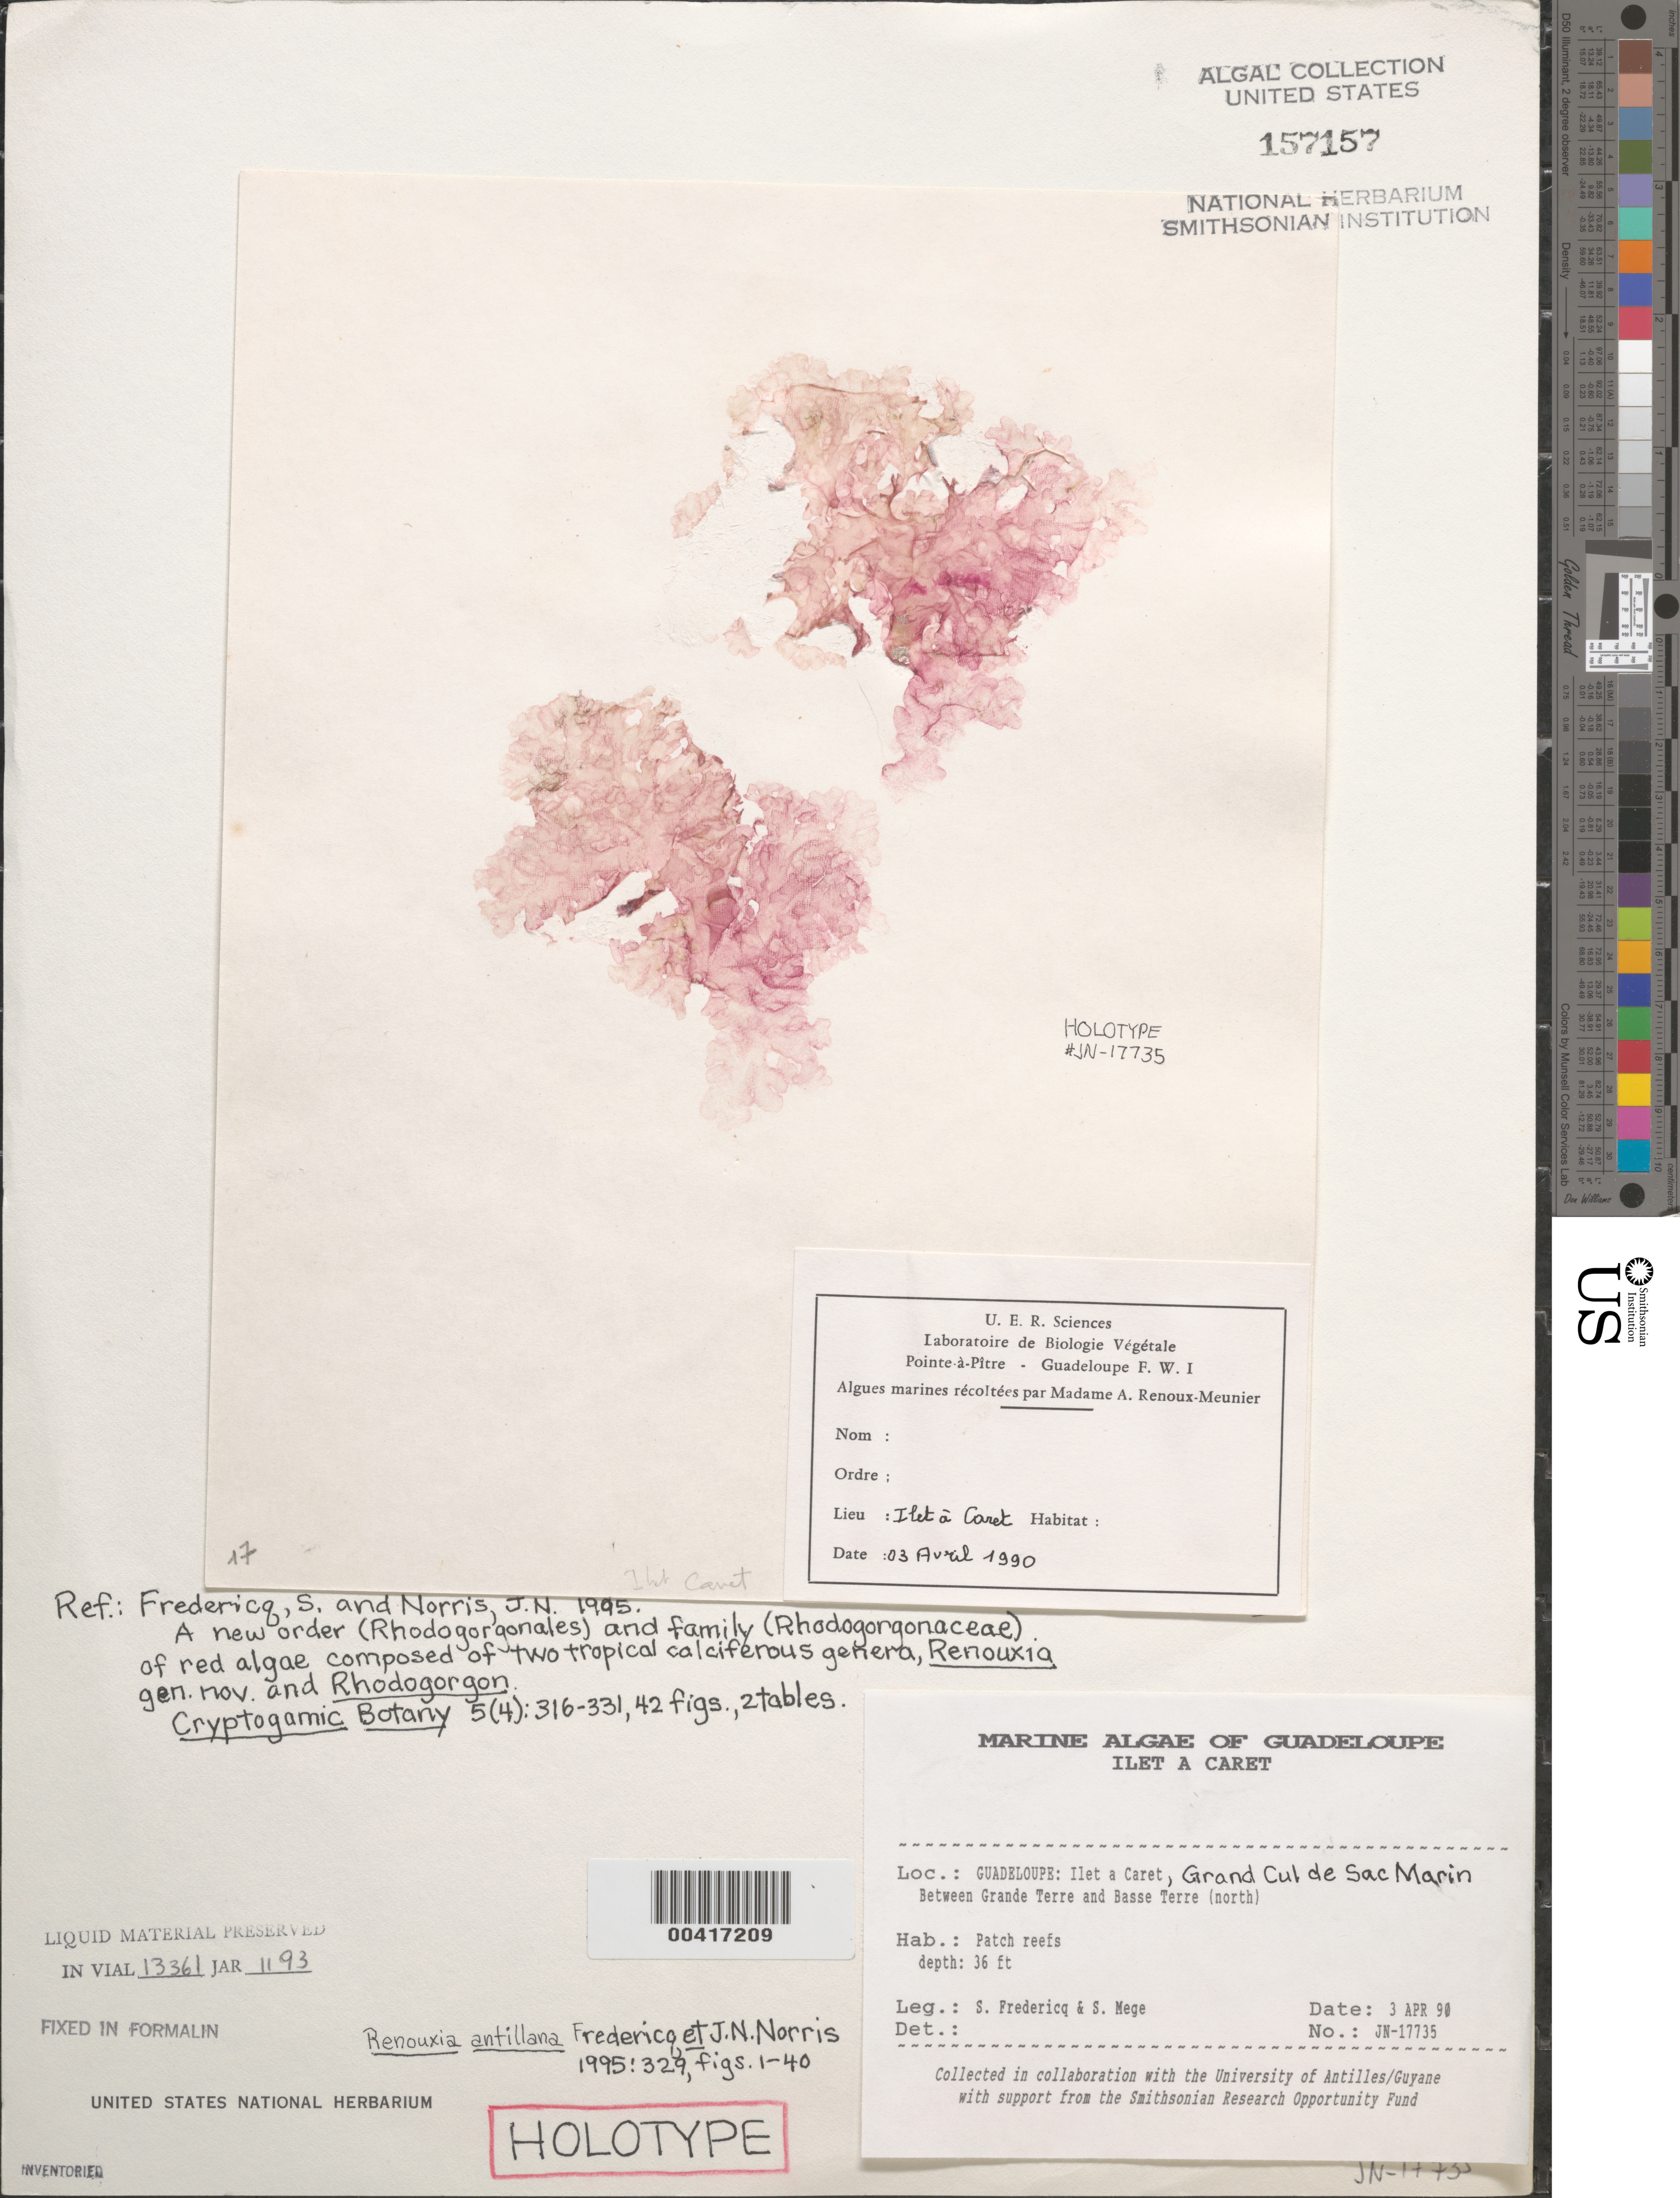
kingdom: Plantae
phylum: Rhodophyta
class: Florideophyceae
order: Rhodogorgonales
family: Rhodogorgonaceae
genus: Renouxia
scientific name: Renouxia antillana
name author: Fredericq & J.N. Norris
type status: Holotype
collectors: S. Fredericq & S. Mege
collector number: JN-17735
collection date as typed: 03 Apr 1990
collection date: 1990-04-03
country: Guadeloupe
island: Ilet a Caret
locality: Grand Cul de Sac Marin (between Grande Terre and Basse Terre)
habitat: Patch reefs. Depth: 36 ft.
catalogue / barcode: US 157157